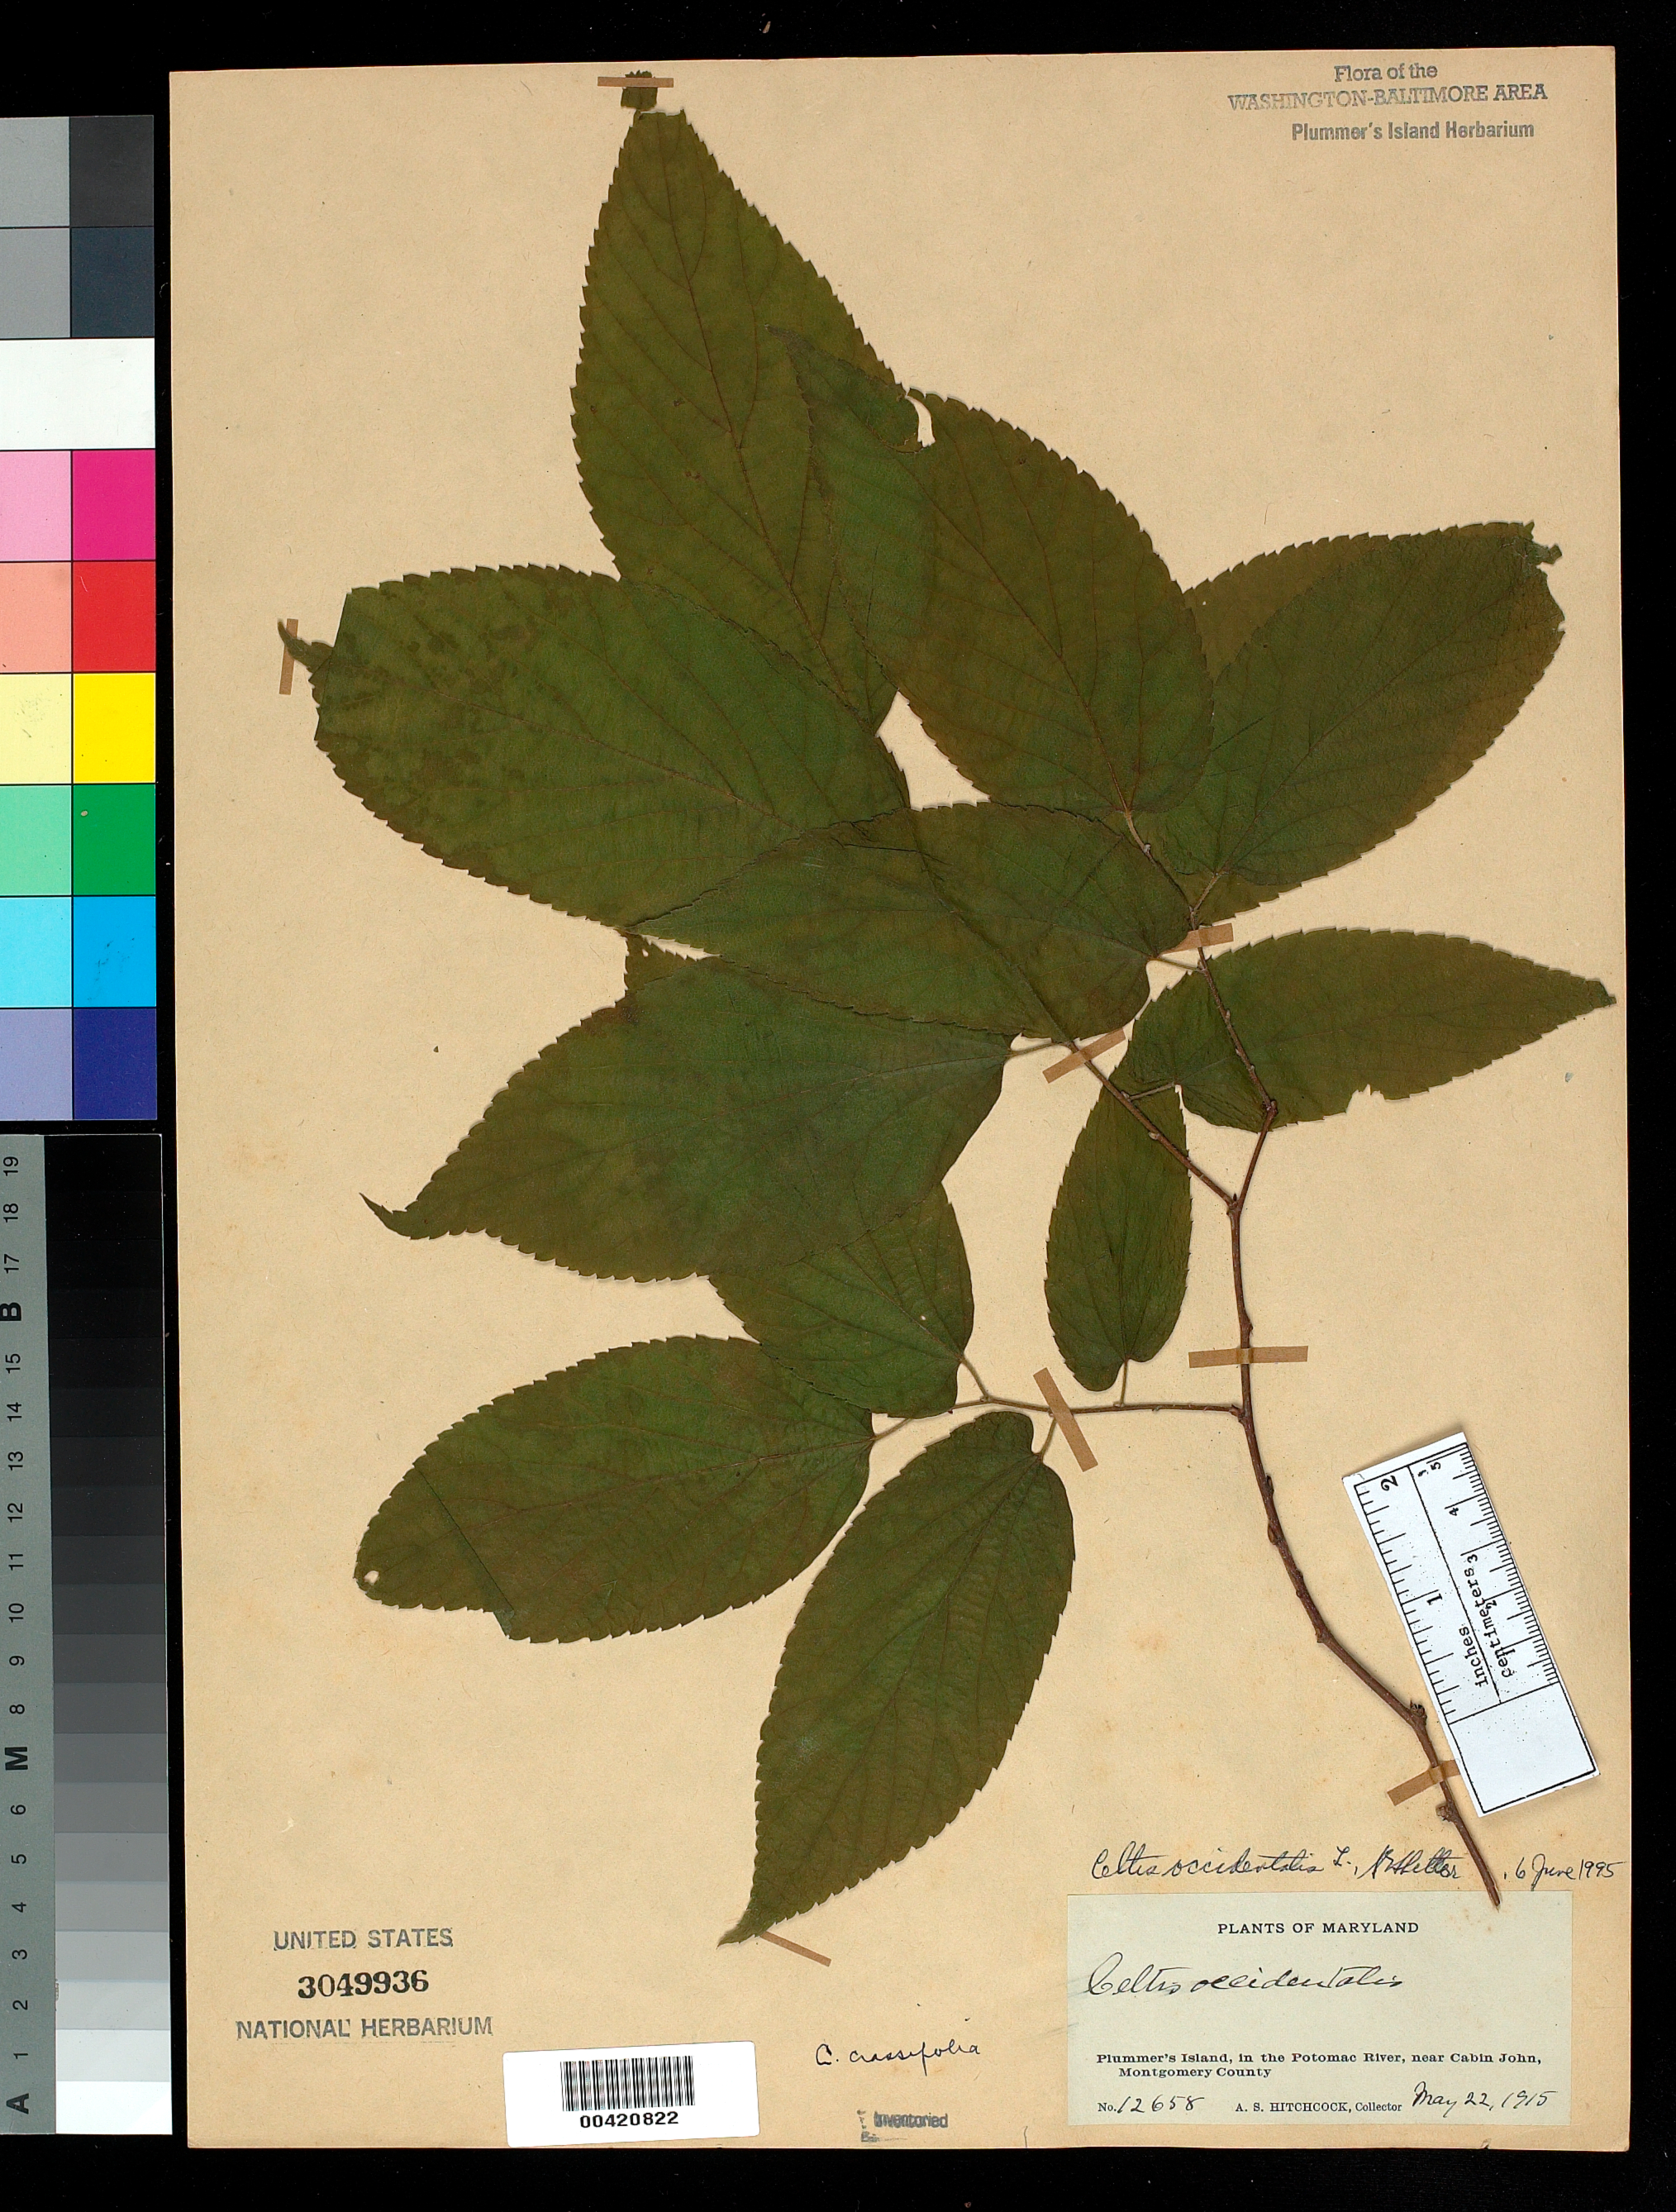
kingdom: Plantae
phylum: Tracheophyta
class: Magnoliopsida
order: Rosales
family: Cannabaceae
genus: Celtis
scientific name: Celtis occidentalis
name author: L.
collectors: A. S. Hitchcock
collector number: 12658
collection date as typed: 22 May 1915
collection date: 1915-05-22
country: United States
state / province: Maryland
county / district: Montgomery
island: Plummers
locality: Plummer's Island C. & O. Canal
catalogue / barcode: US 3049936